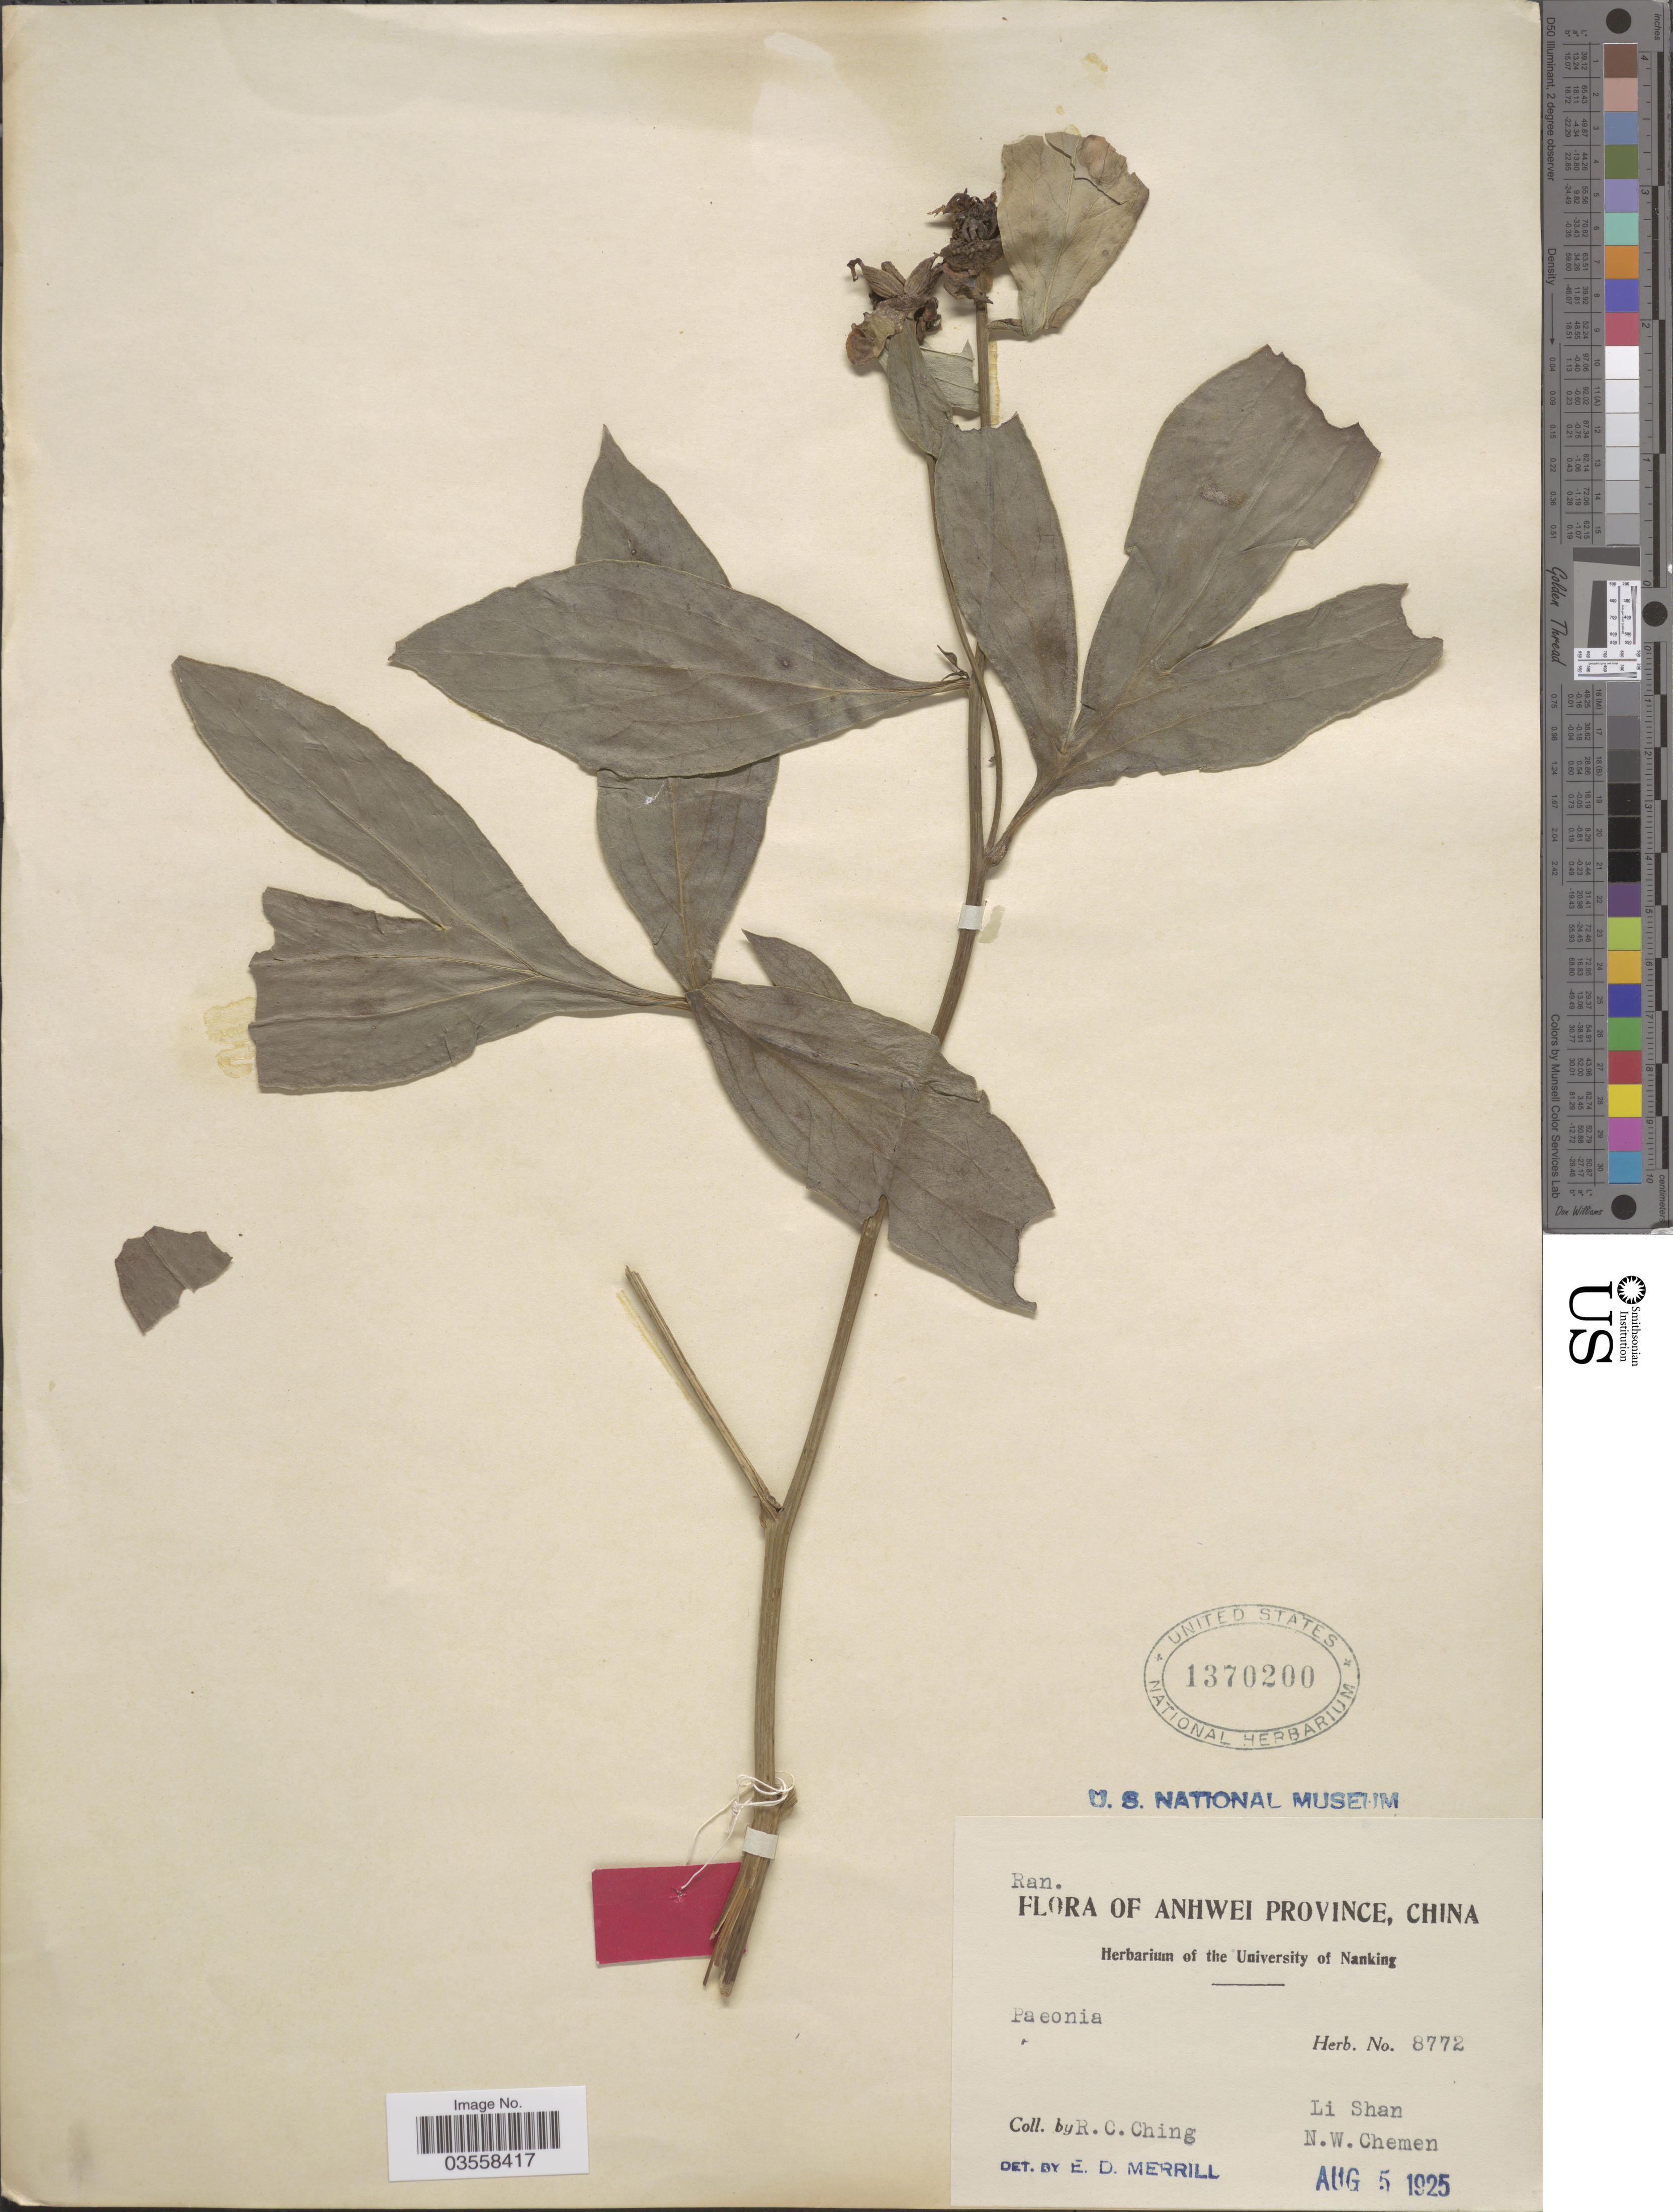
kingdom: Plantae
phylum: Tracheophyta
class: Magnoliopsida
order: Saxifragales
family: Paeoniaceae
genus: Paeonia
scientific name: Paeonia lactiflora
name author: Pall.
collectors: R. C. Ching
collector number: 8772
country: China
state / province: Anhui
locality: Anhwei Province. Li Shan, N.W. Chemen.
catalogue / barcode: US 1370200